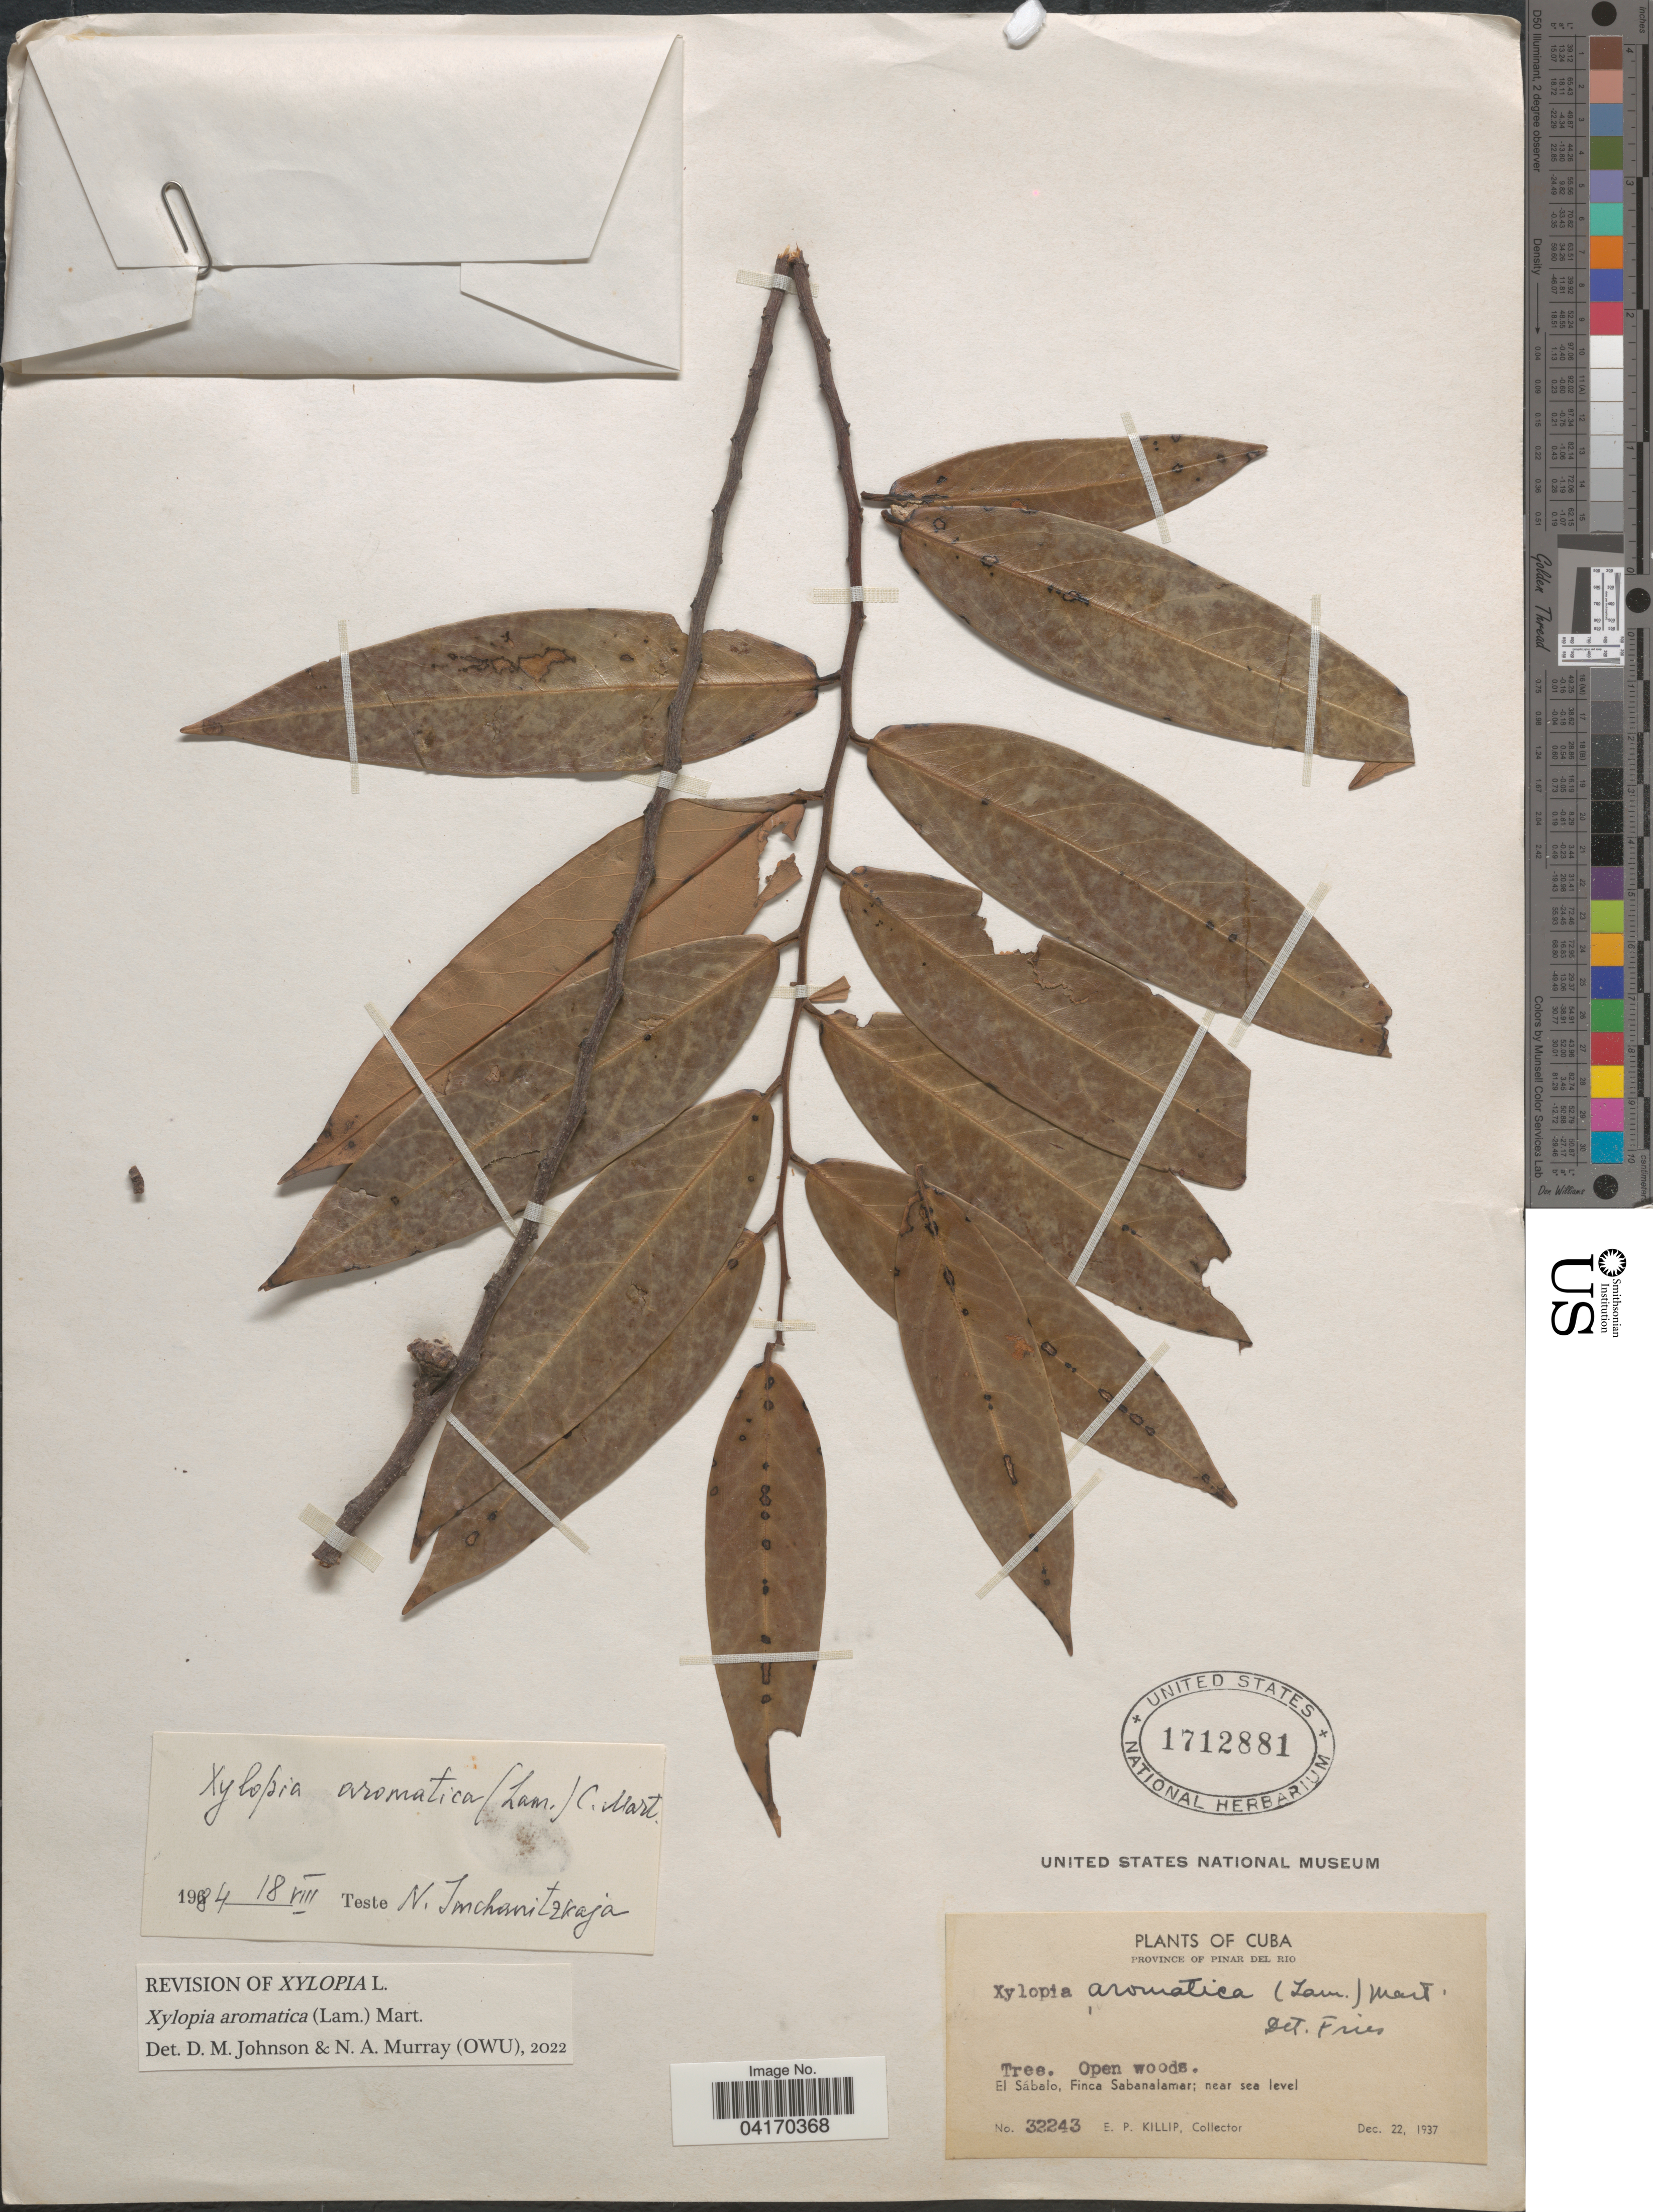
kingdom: Plantae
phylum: Tracheophyta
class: Magnoliopsida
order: Magnoliales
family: Annonaceae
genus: Xylopia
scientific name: Xylopia aromatica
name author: (Lam.) Mart.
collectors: E. P. Killip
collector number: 32243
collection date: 1937-12-22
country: Cuba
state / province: Pinar del Río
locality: El Sábalo, Finca Sabanalamar.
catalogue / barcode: US 1712881